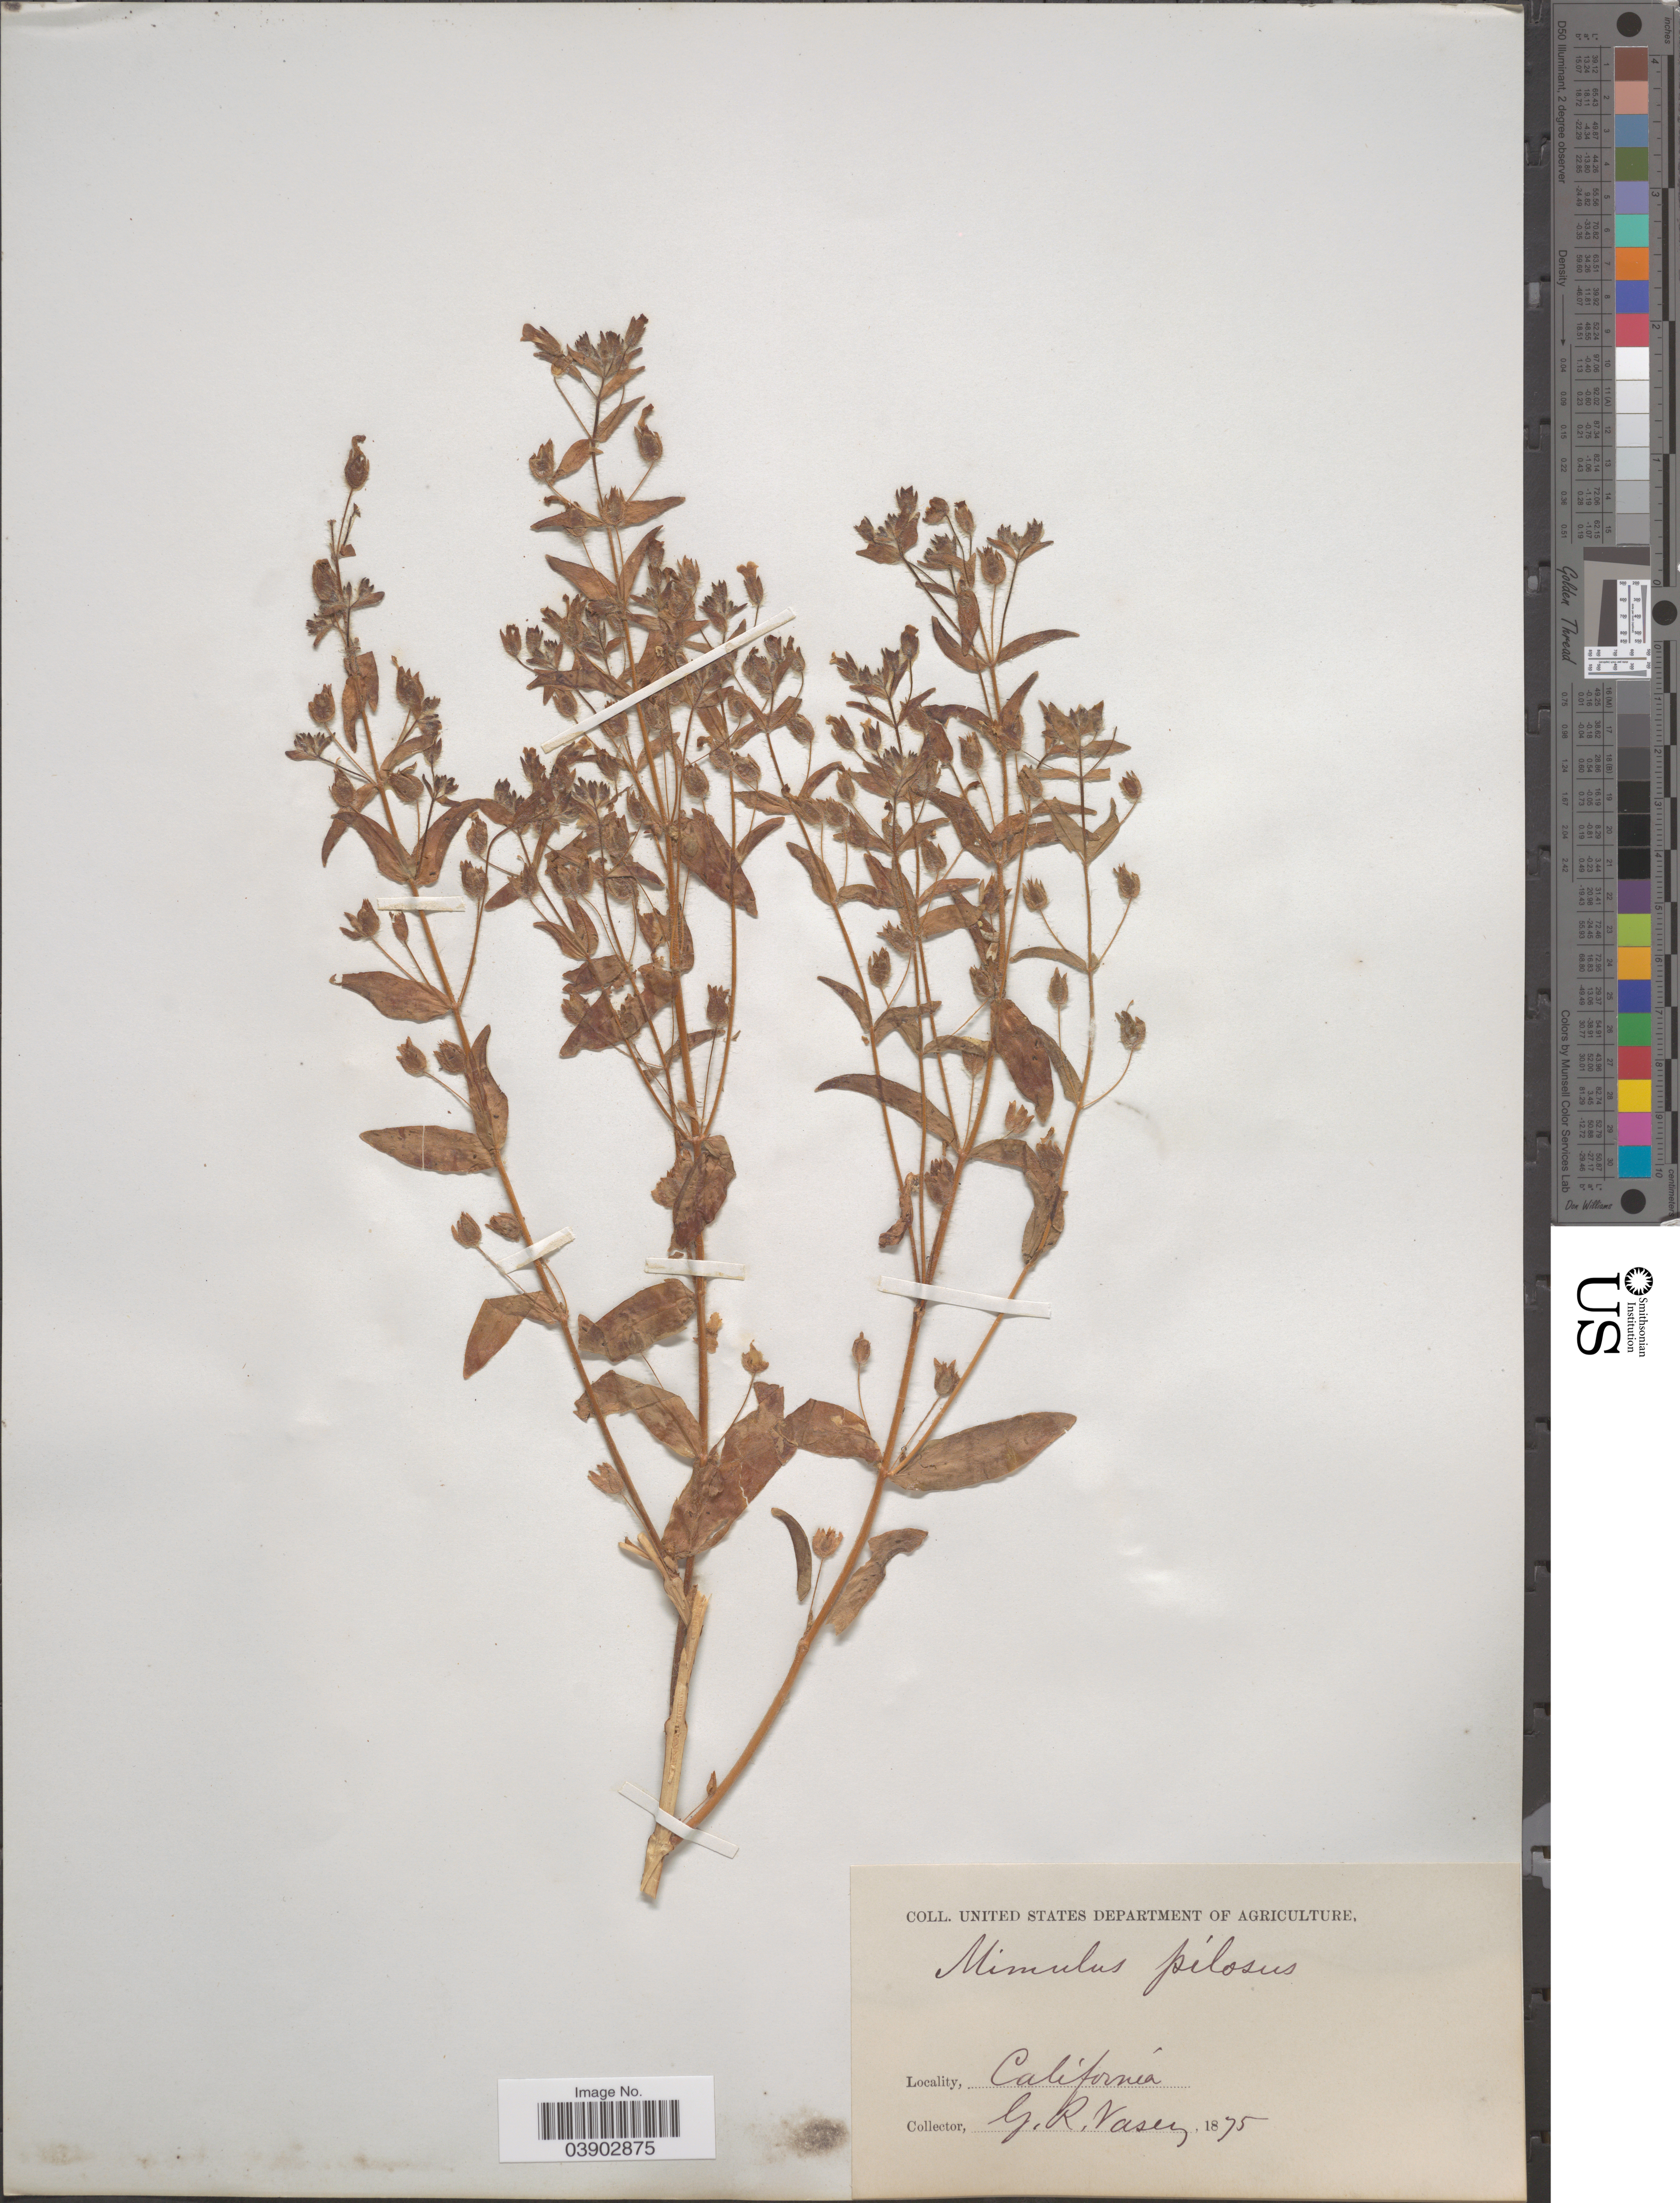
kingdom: Plantae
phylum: Tracheophyta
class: Magnoliopsida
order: Lamiales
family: Phrymaceae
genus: Mimetanthe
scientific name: Mimetanthe pilosa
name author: (Benth.) Greene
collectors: G. R. Vasey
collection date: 1875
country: United States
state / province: California